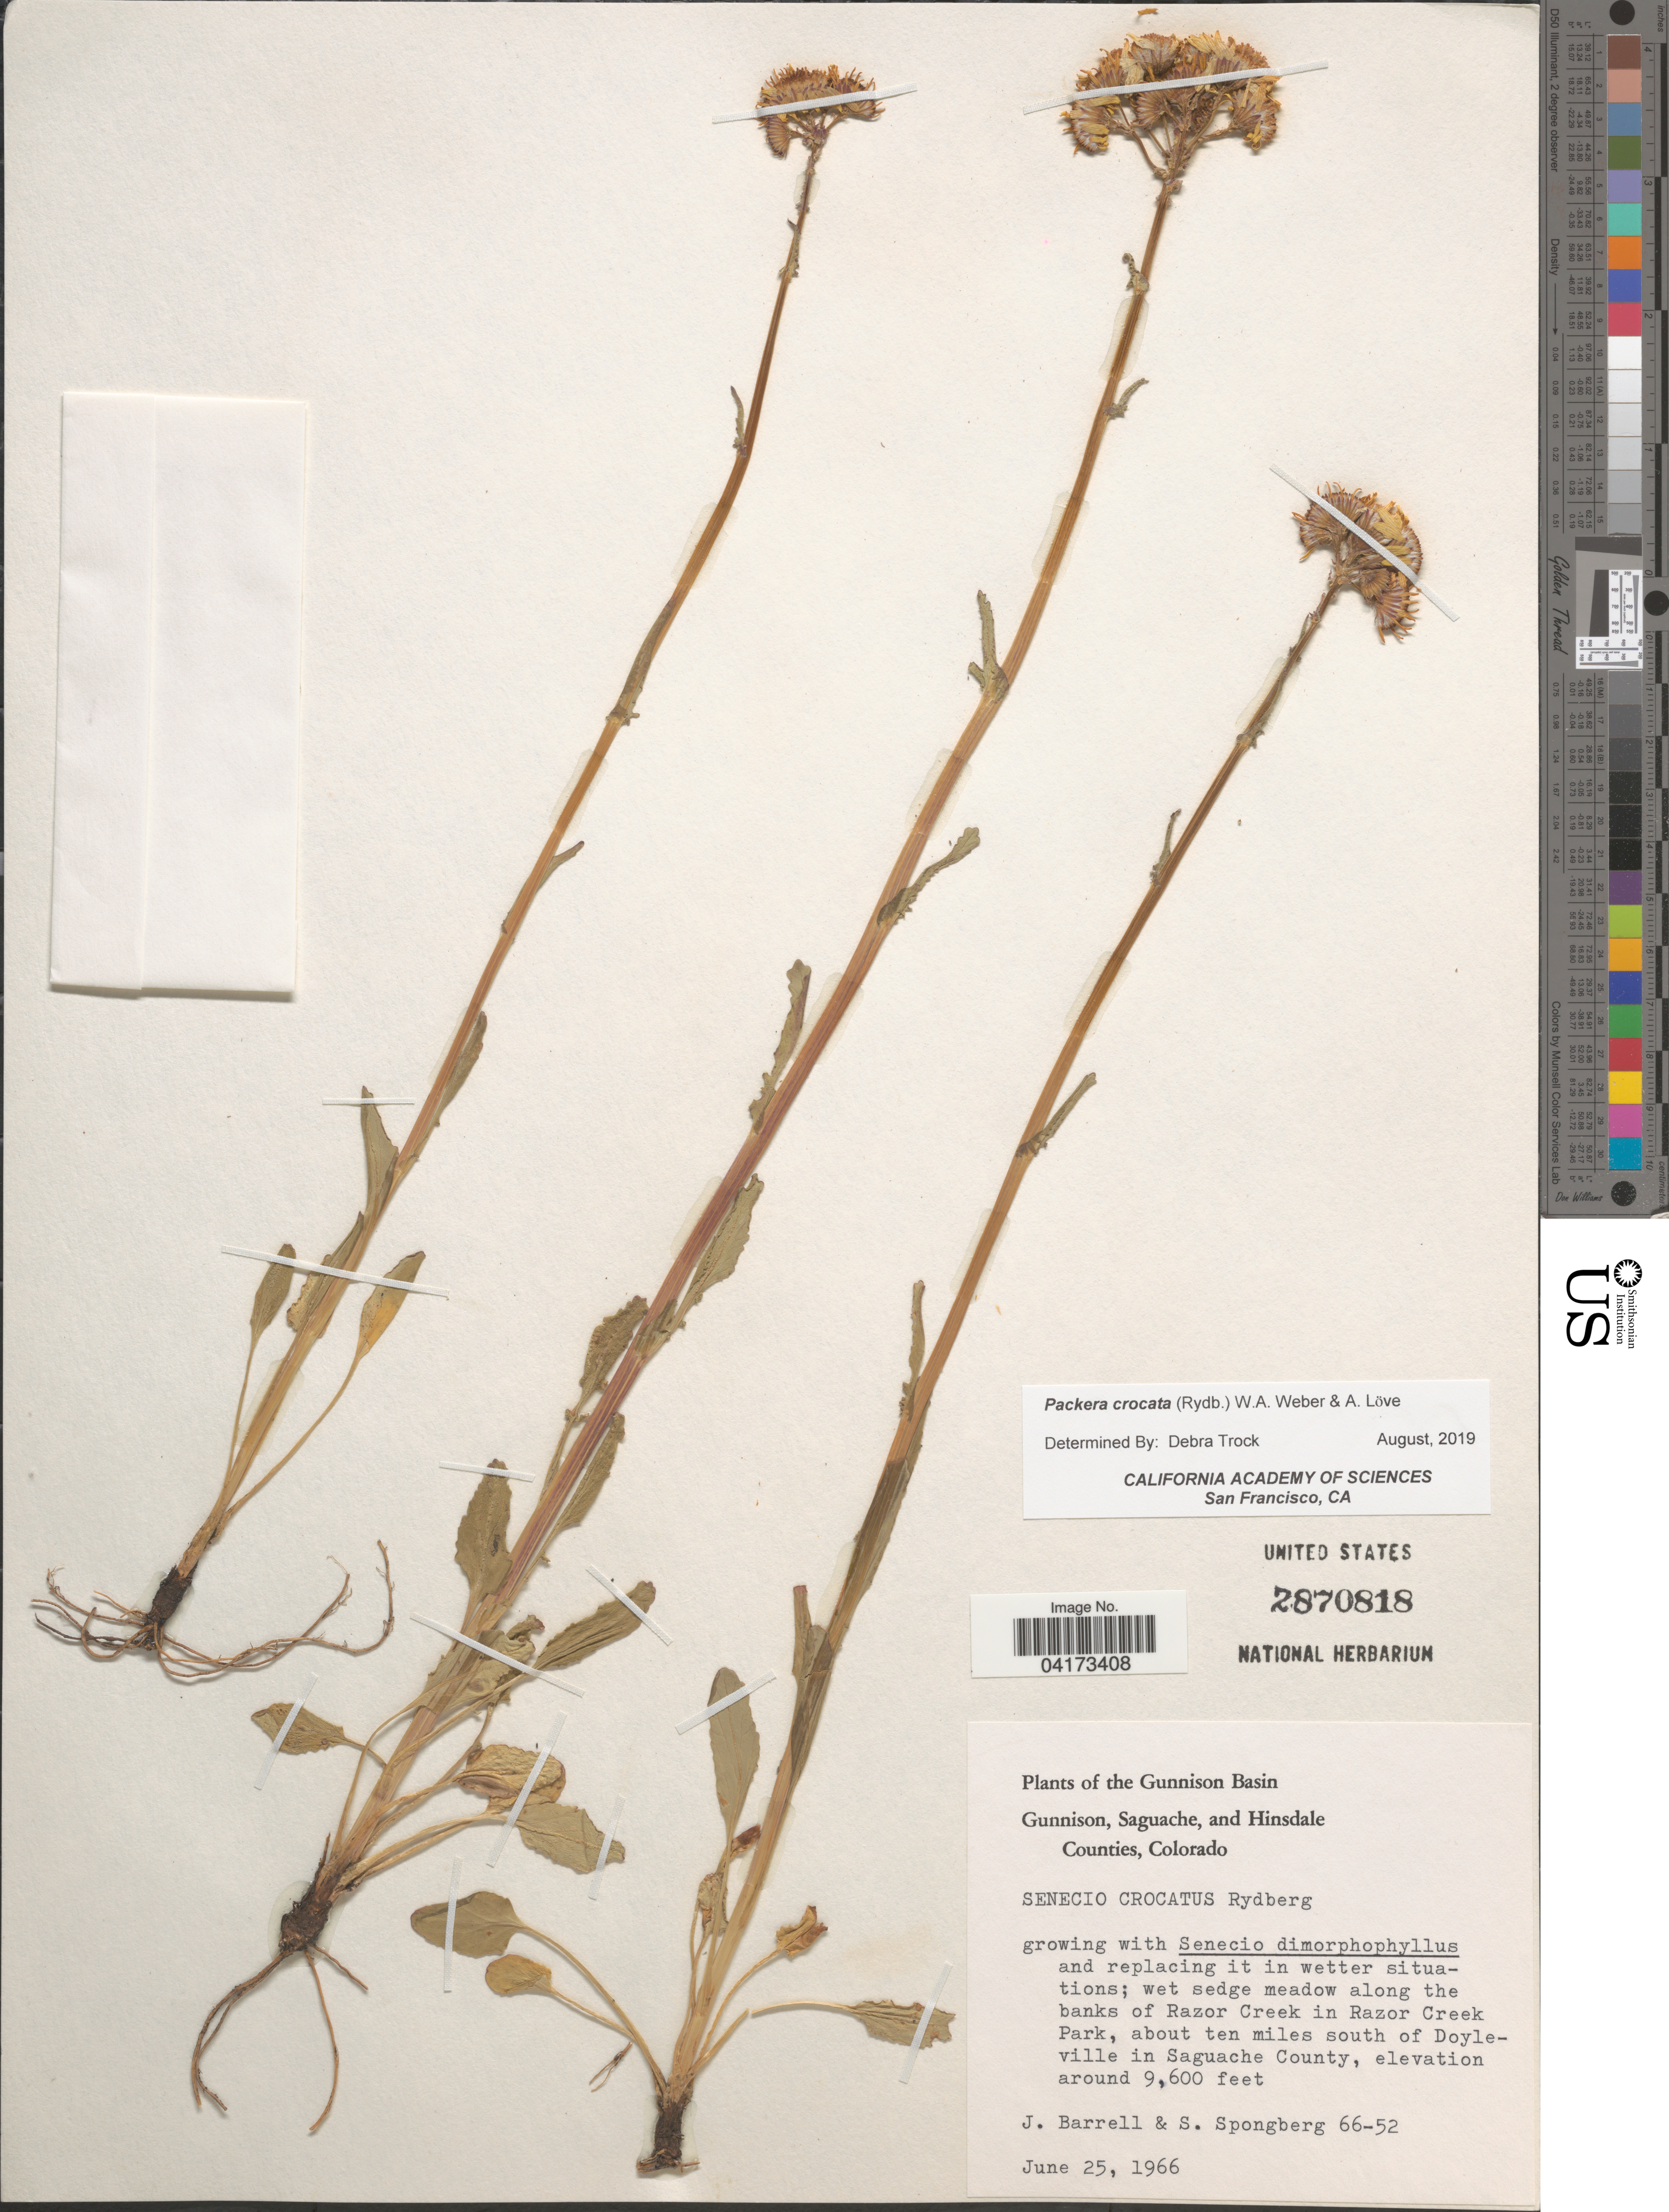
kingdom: Plantae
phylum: Tracheophyta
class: Magnoliopsida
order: Asterales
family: Asteraceae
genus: Packera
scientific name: Packera crocata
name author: (Rydb.) W.A. Weber & Á. Löve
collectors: J. Barrell & S. A.Spongberg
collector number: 66-52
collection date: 1966-06-25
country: United States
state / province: Colorado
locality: Gunnison Basin. Wet sedge meadow along the banks of Razor Creek in Razor Creek Park, about ten miles south of Doyleville in Saguache County.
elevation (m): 2926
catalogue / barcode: US 2870818